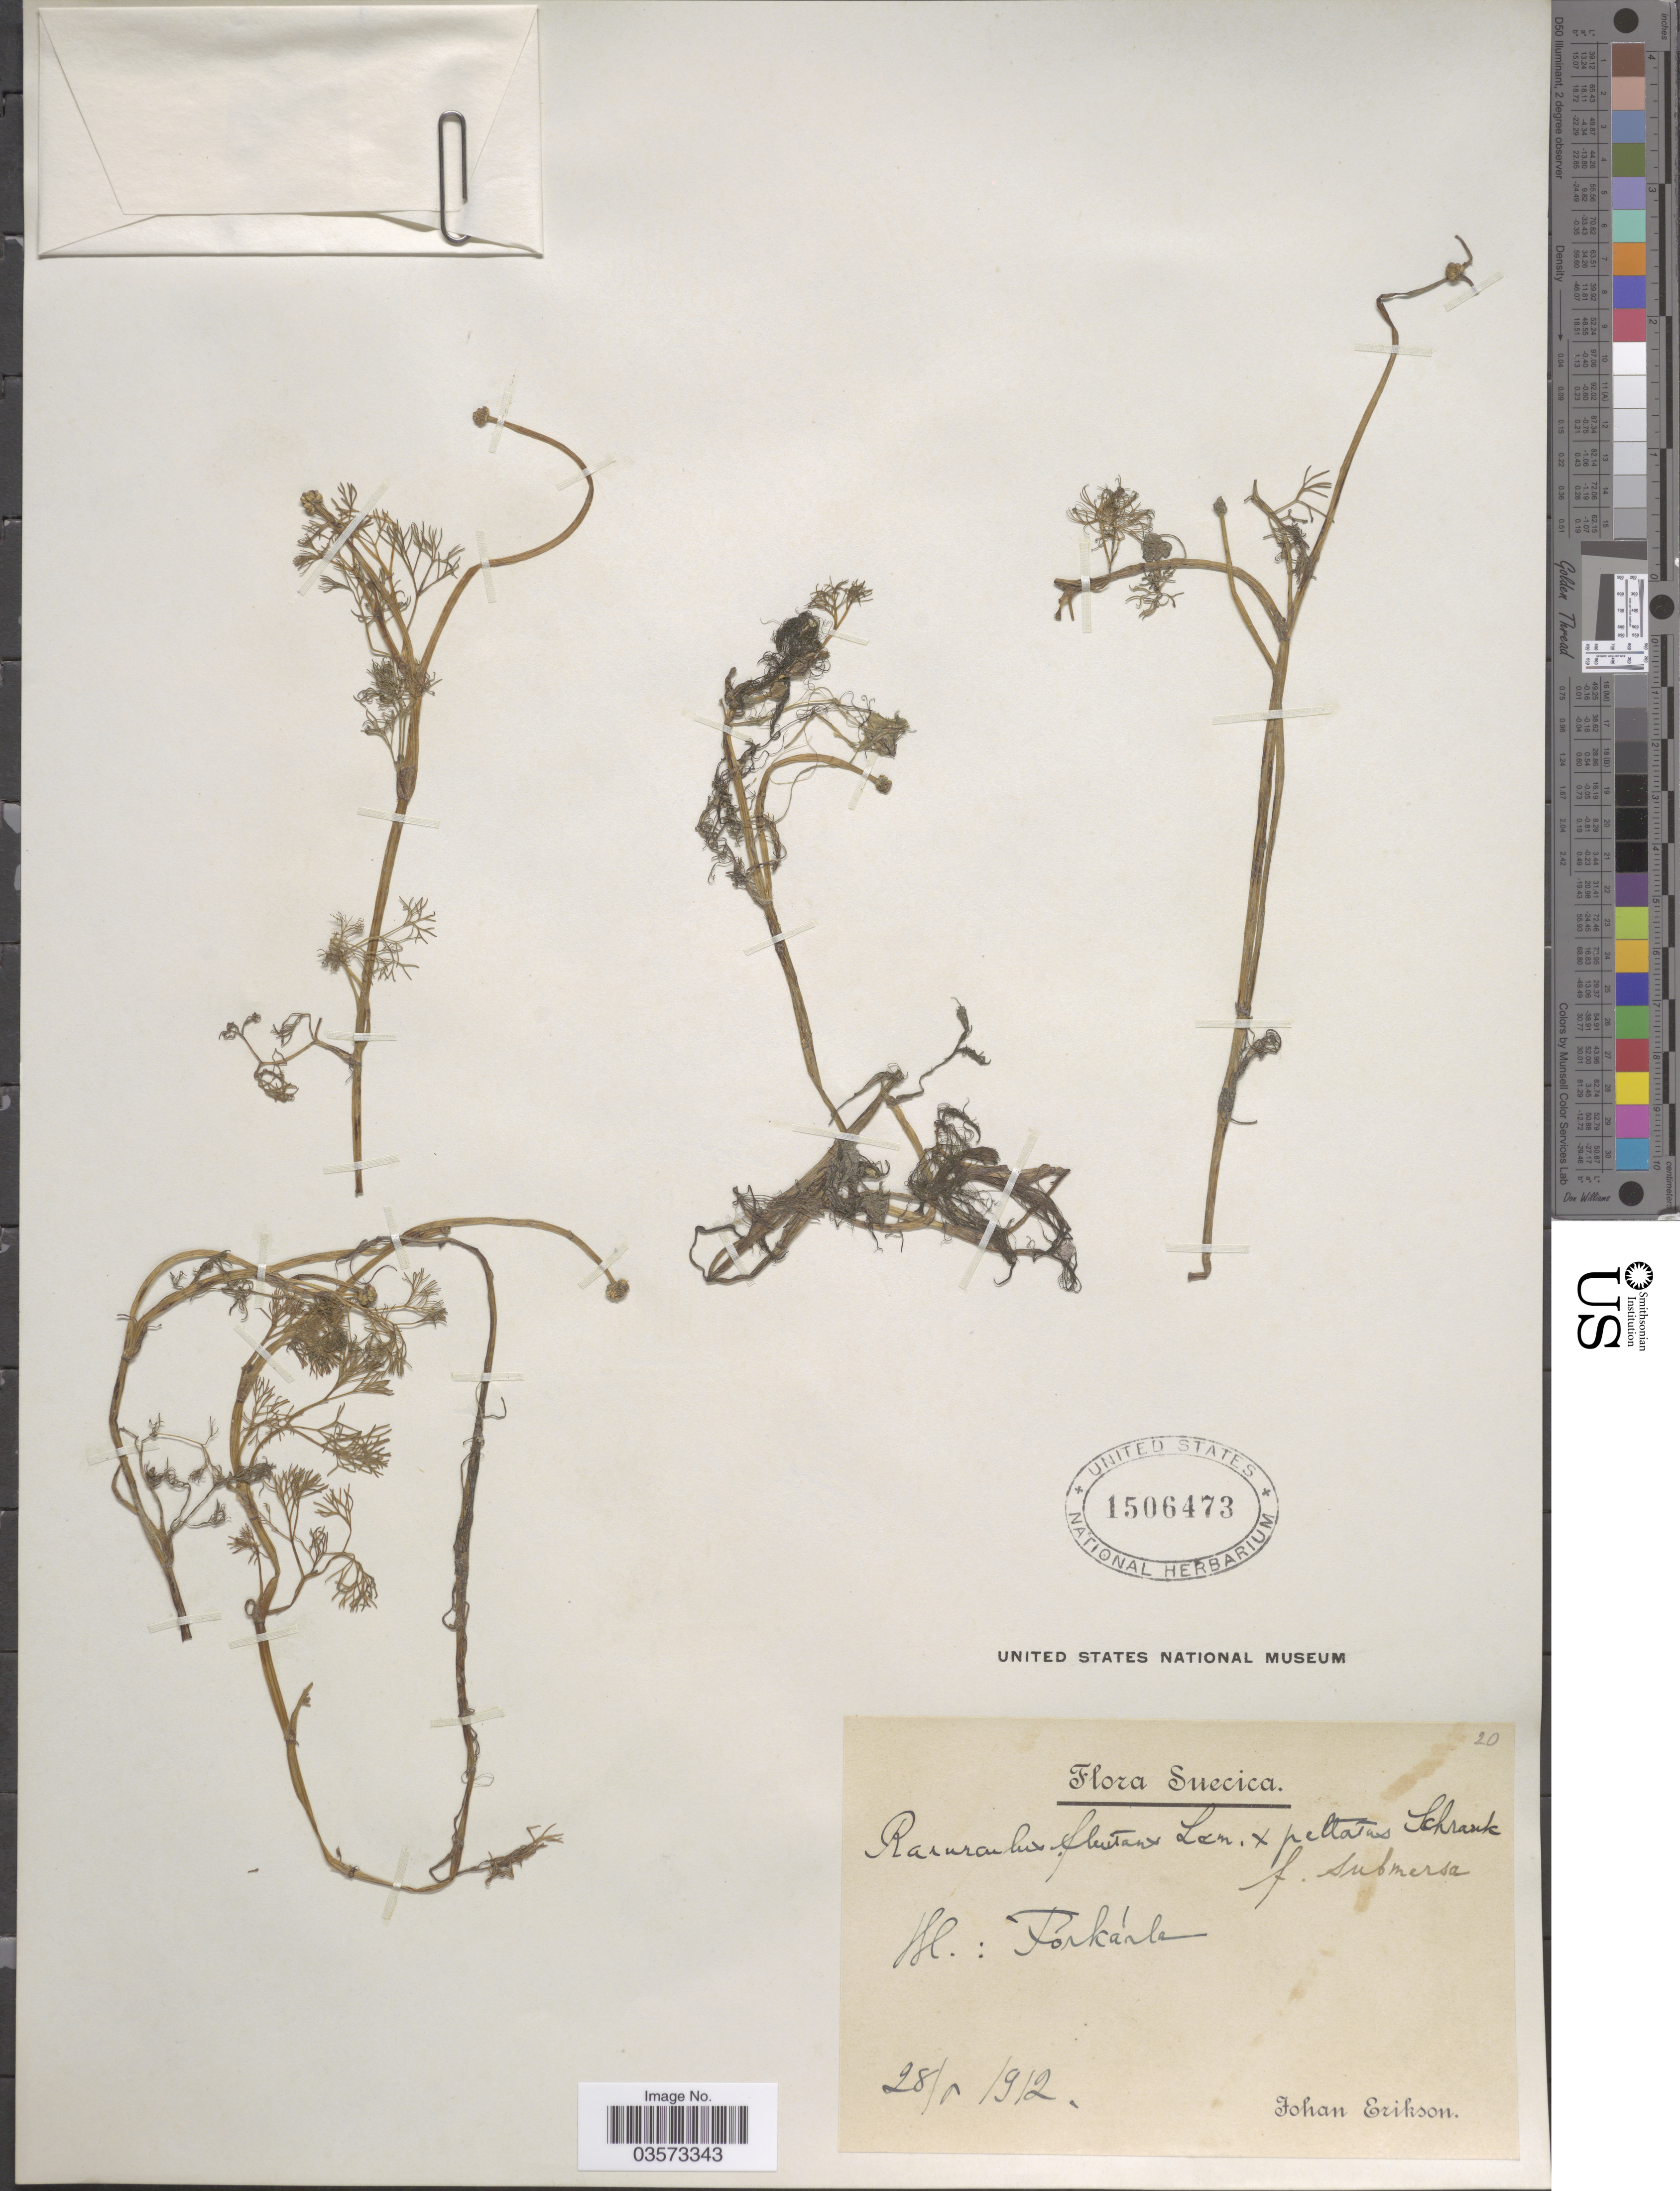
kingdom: Plantae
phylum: Tracheophyta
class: Magnoliopsida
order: Ranunculales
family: Ranunculaceae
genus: Ranunculus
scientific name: Ranunculus fluitans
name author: Lam.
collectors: J. Erikson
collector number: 20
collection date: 1912-05-28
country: Sweden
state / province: Blekinge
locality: Bl.: Forkárle.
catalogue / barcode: US 1506473